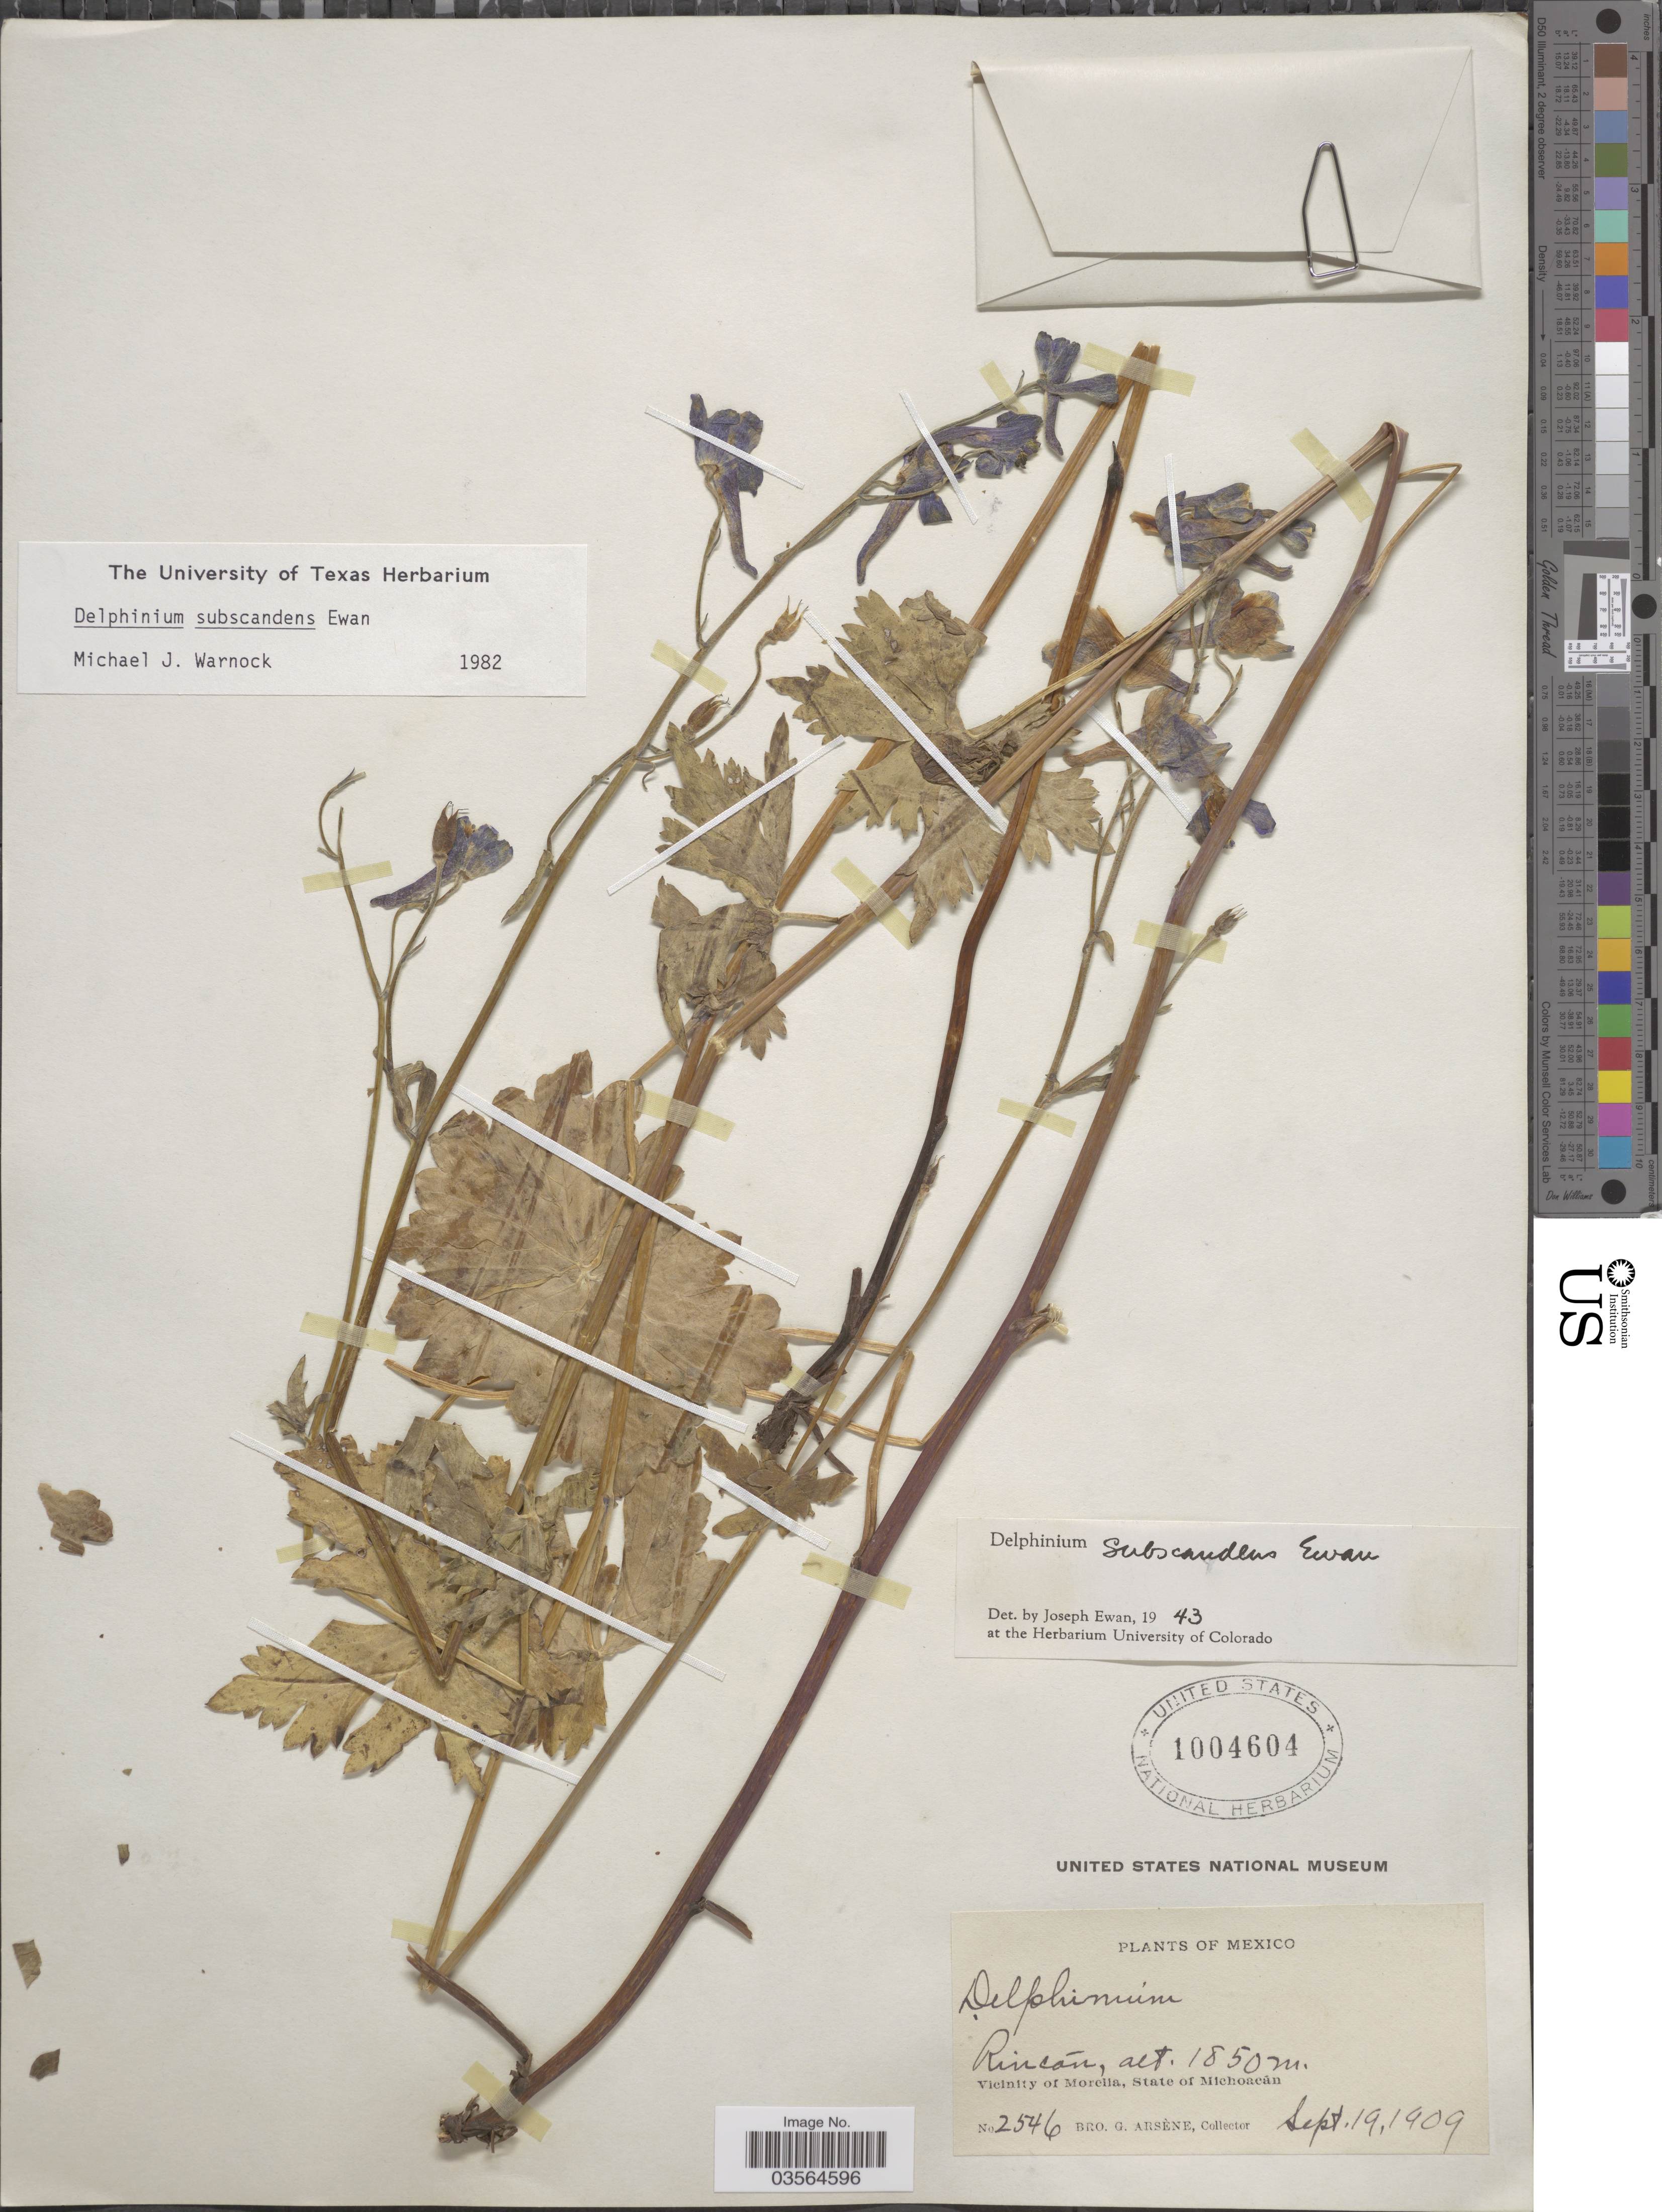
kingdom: Plantae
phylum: Tracheophyta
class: Magnoliopsida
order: Ranunculales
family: Ranunculaceae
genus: Delphinium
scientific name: Delphinium subscandens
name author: Ewan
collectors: Bro. G. Arsène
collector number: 2546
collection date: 1909-09-19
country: Mexico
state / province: Michoacán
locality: Rincón. Vicinity of Morelia.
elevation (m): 1850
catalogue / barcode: US 1004604